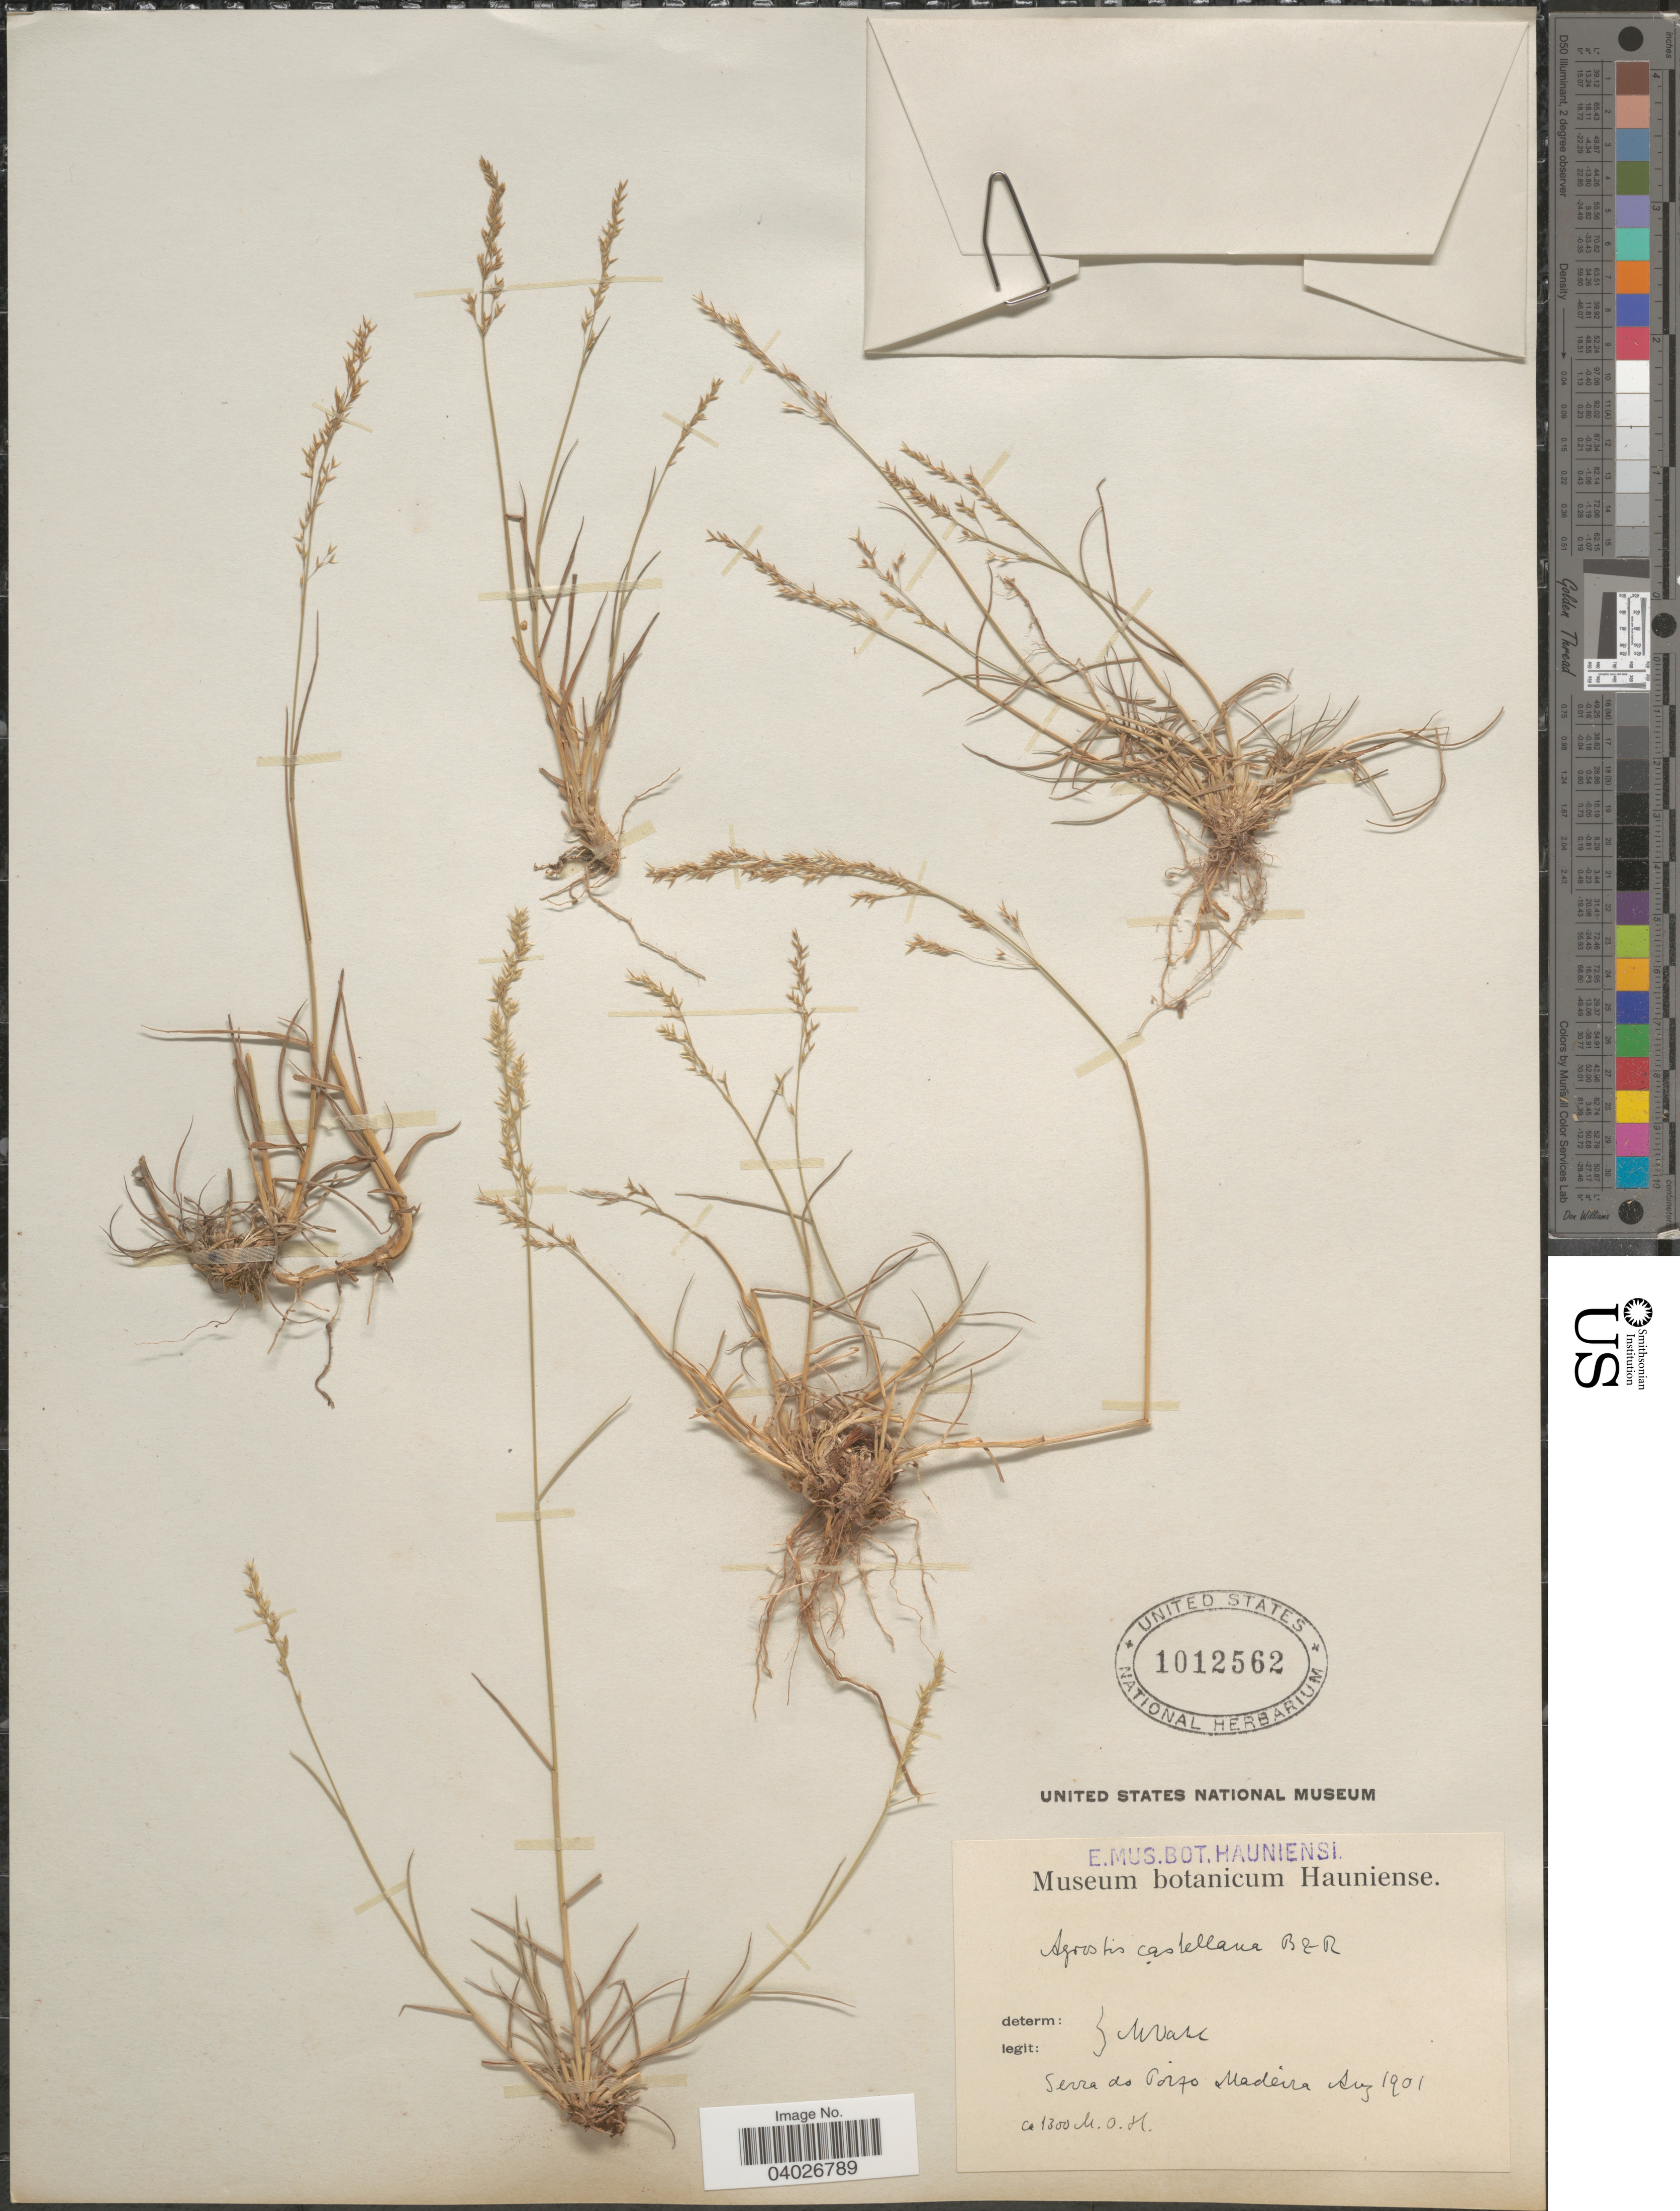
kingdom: Plantae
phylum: Tracheophyta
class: Liliopsida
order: Poales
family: Poaceae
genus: Agrostis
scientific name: Agrostis castellana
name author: Boiss. & Reut.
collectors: M. Vahl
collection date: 1901-08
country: Portugal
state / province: Madeira (Aut. Reg.)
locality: Serra do Poizo [interpreted].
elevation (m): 1300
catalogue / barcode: US 1012562